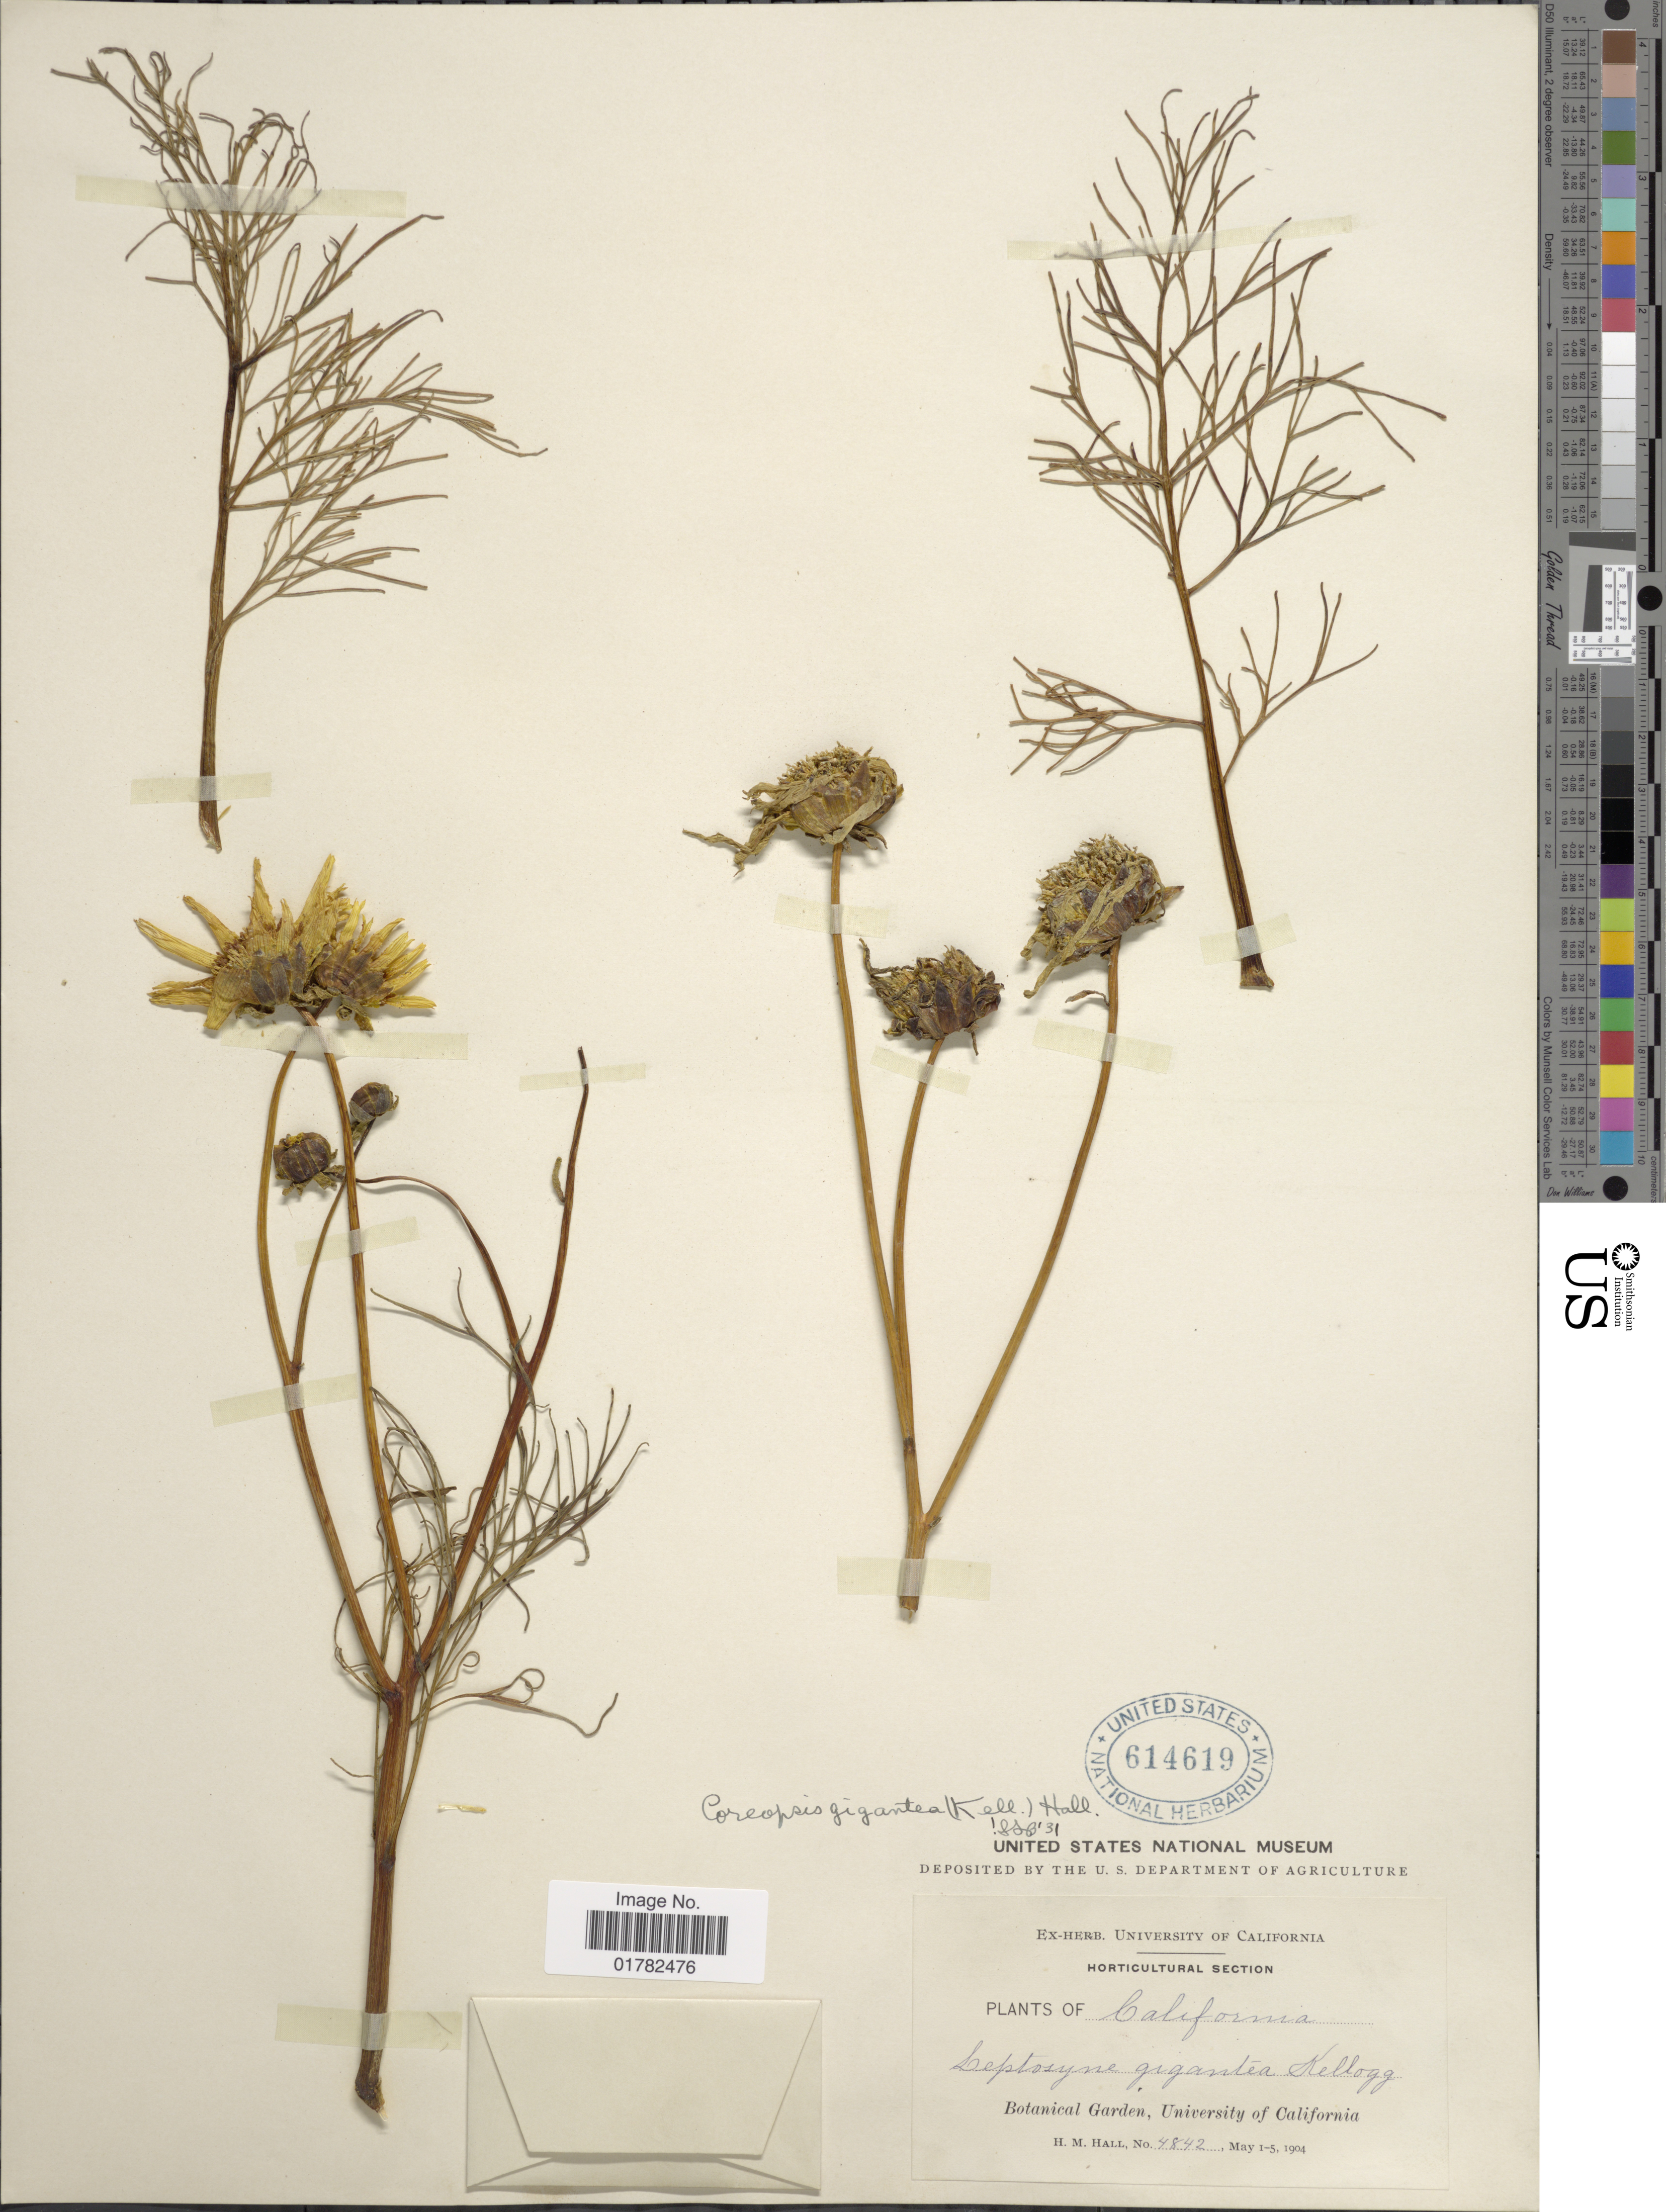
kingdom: Plantae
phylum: Tracheophyta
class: Magnoliopsida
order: Asterales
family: Asteraceae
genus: Coreopsis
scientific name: Coreopsis gigantea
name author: (Kellogg) H.M. Hall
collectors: H. M. Hall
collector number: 4842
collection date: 1904-05-01/1904-05-05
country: United States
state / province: California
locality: Botanical Garden, University of California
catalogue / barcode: US 614619